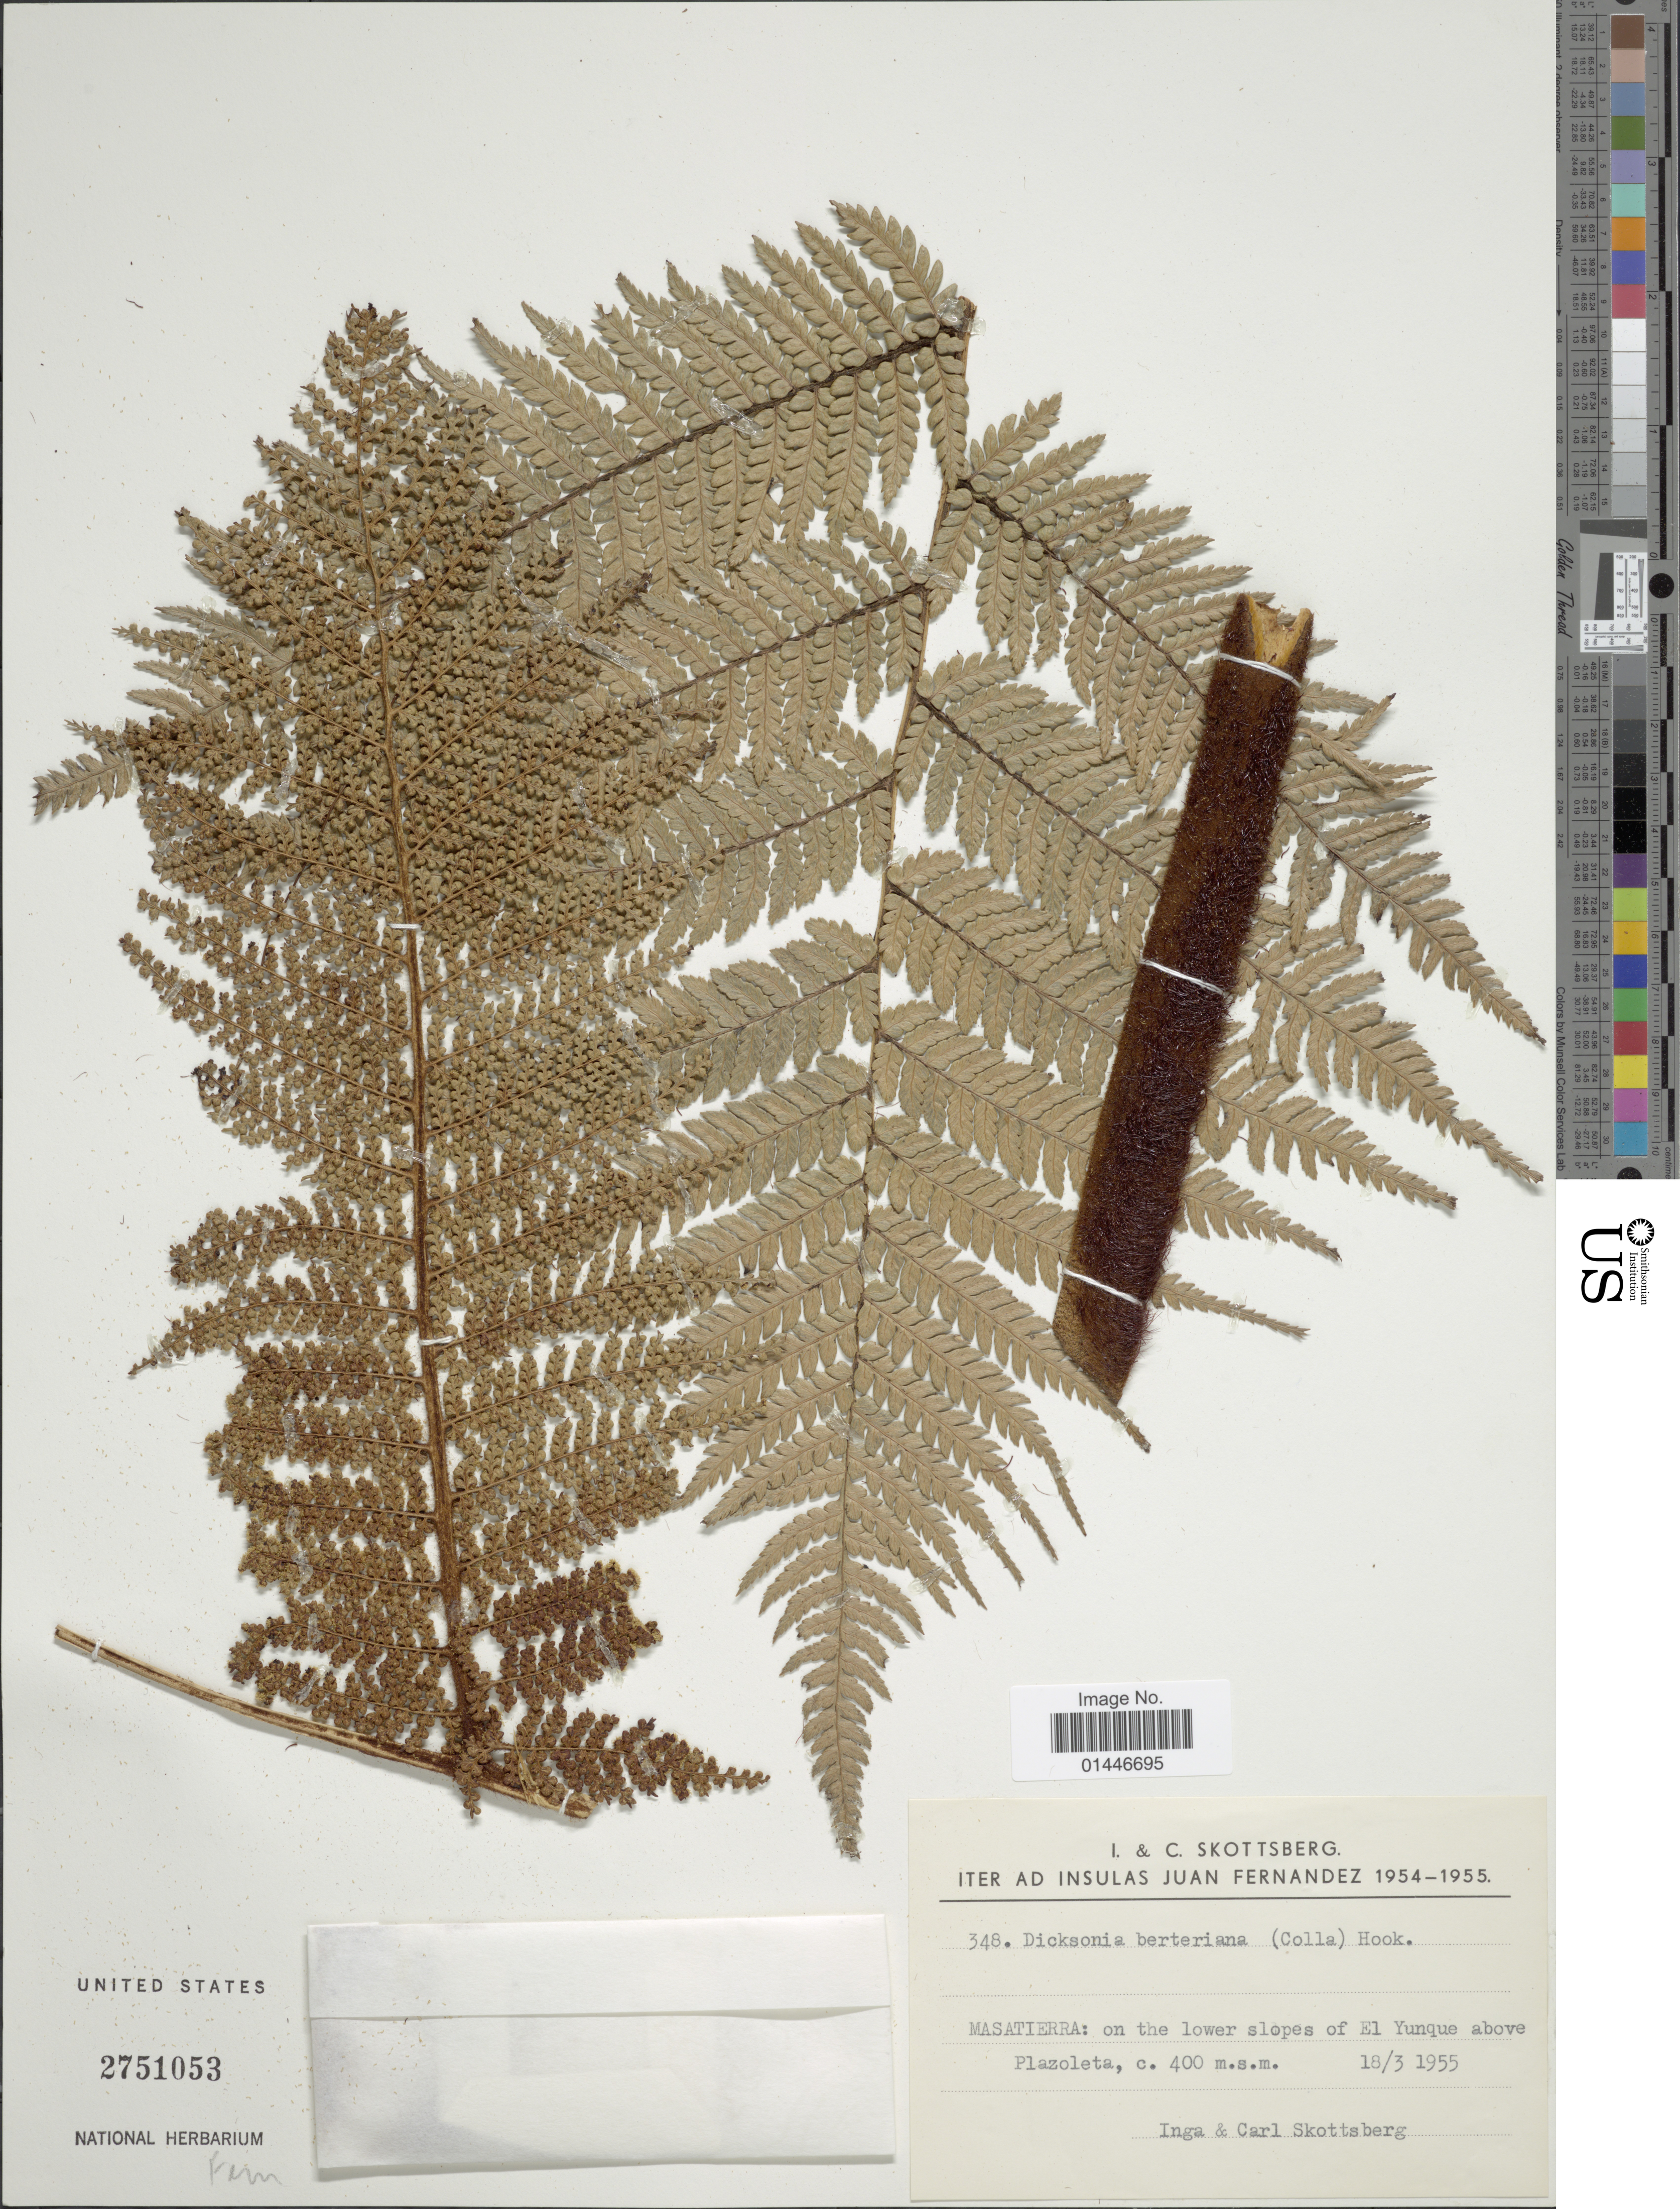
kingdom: Plantae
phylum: Tracheophyta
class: Polypodiopsida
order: Cyatheales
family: Dicksoniaceae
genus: Dicksonia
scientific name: Dicksonia berteriana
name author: (Colla) Hook.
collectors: I. Skottsberg & C. Skottsberg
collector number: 348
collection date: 1955-03-18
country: Chile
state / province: Valparaíso (V)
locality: Juan Fernandez, Masatierra: on the lower slopes of El Yunque above Plazoleta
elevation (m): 400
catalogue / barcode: US 2751053